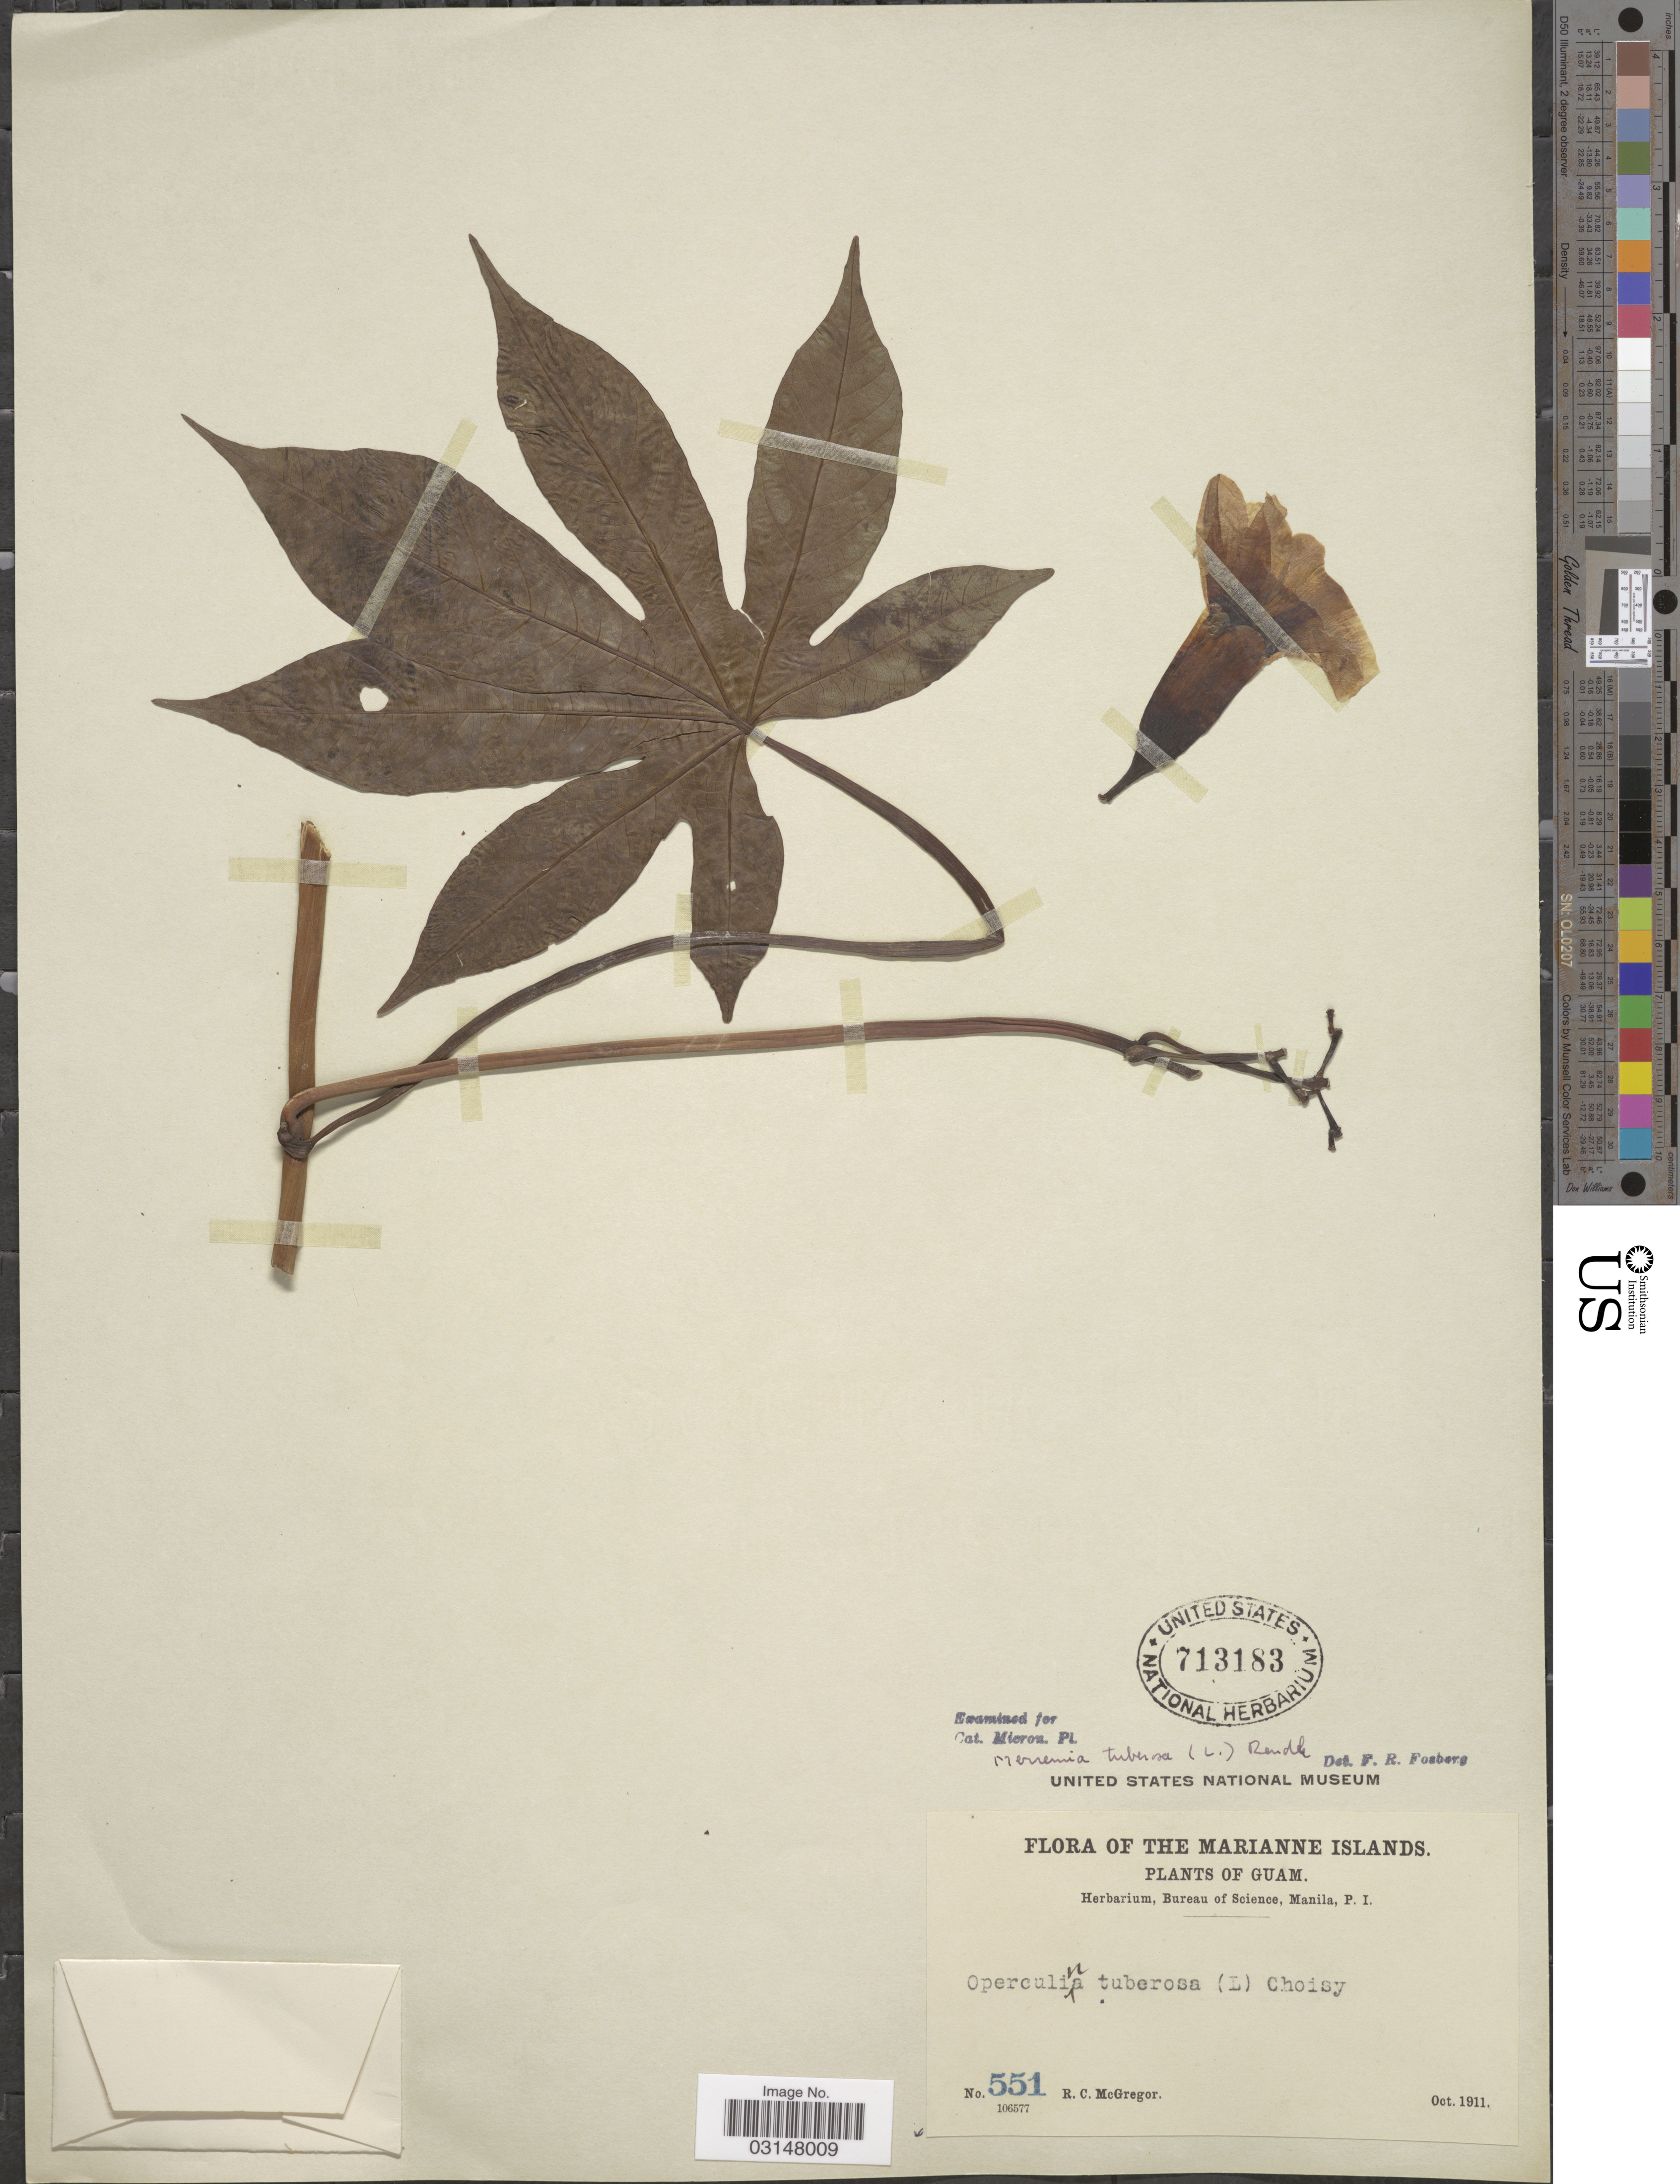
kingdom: Plantae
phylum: Tracheophyta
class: Magnoliopsida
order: Solanales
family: Convolvulaceae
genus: Distimake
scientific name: Distimake tuberosus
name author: (L.) A. R. Simões & Staples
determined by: Wagner, W. L., (BOT), Smithsonian Institution - National Museum of Natural History (UNITED STATES)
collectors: R. C. McGregor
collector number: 551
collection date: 1911-10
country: Guam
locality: The Marianne Islands.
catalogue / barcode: US 713183